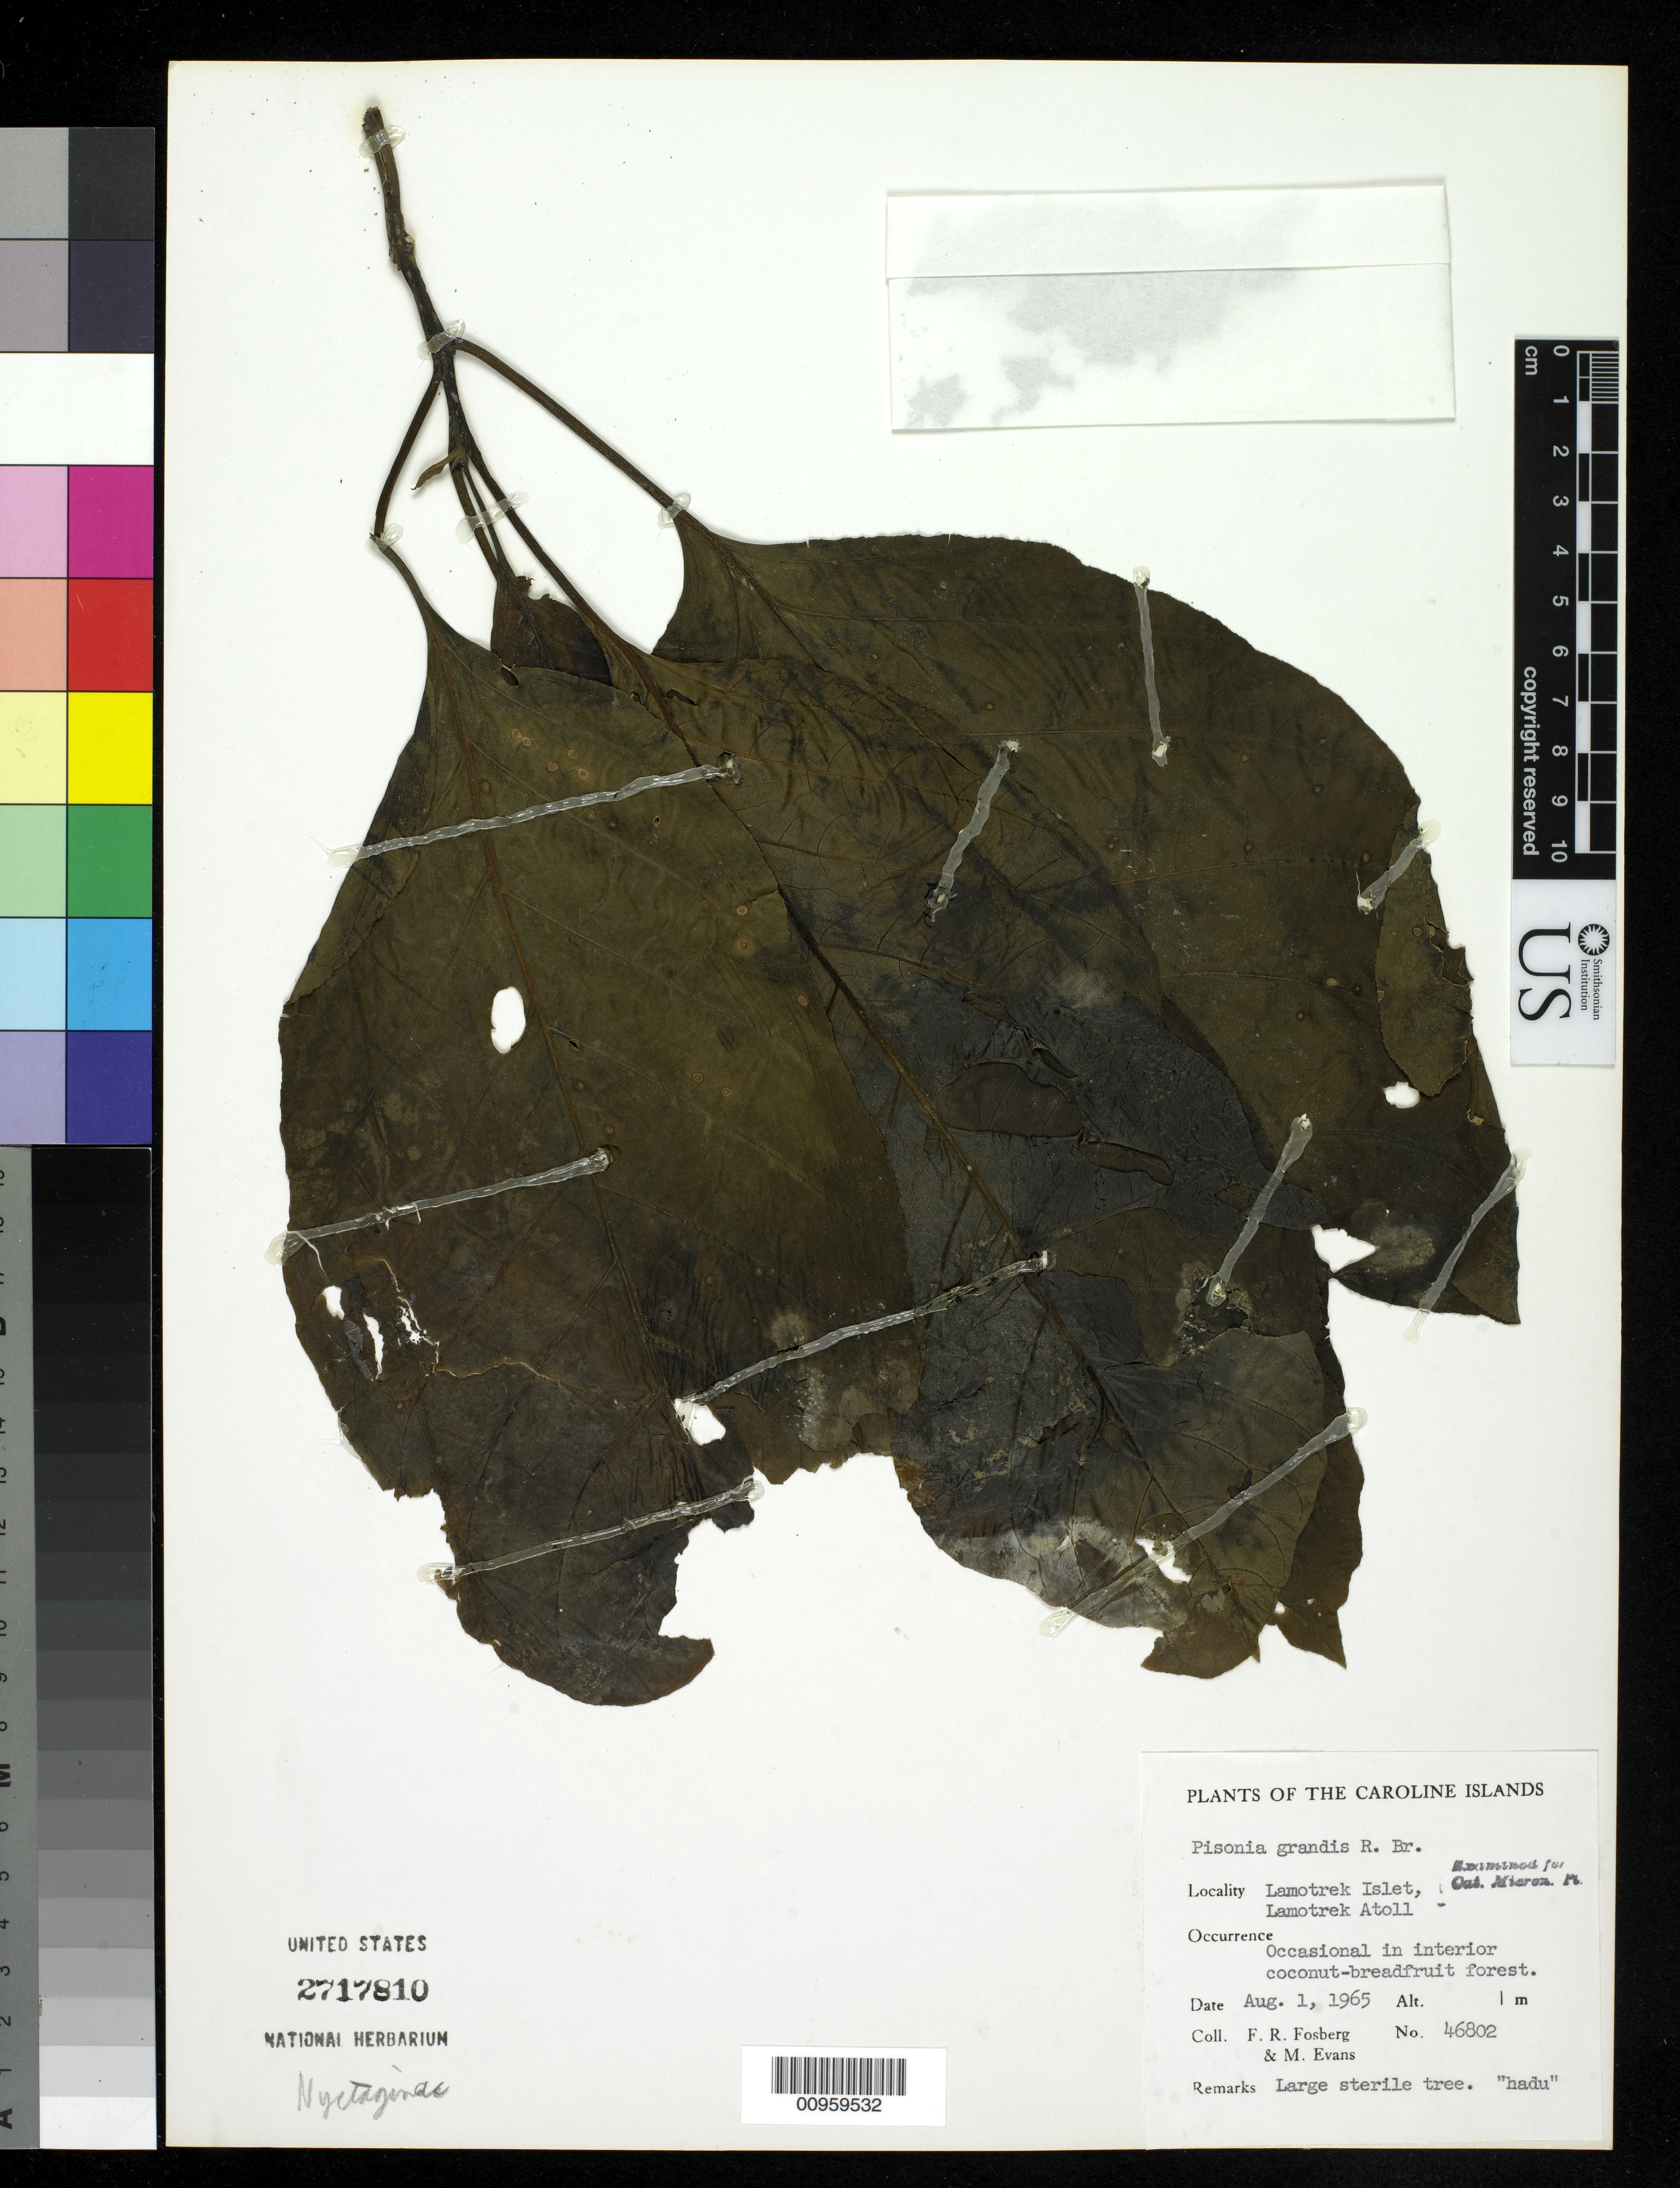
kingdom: Plantae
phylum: Tracheophyta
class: Magnoliopsida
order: Caryophyllales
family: Nyctaginaceae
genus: Pisonia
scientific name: Pisonia grandis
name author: R. Br.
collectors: F. R. Fosberg & M. Evans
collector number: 46802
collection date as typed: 01 Aug 1965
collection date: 1965-08-01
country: Micronesia, Federated States of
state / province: Yap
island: Lamotrek Atoll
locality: Lamotrek Islet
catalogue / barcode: US 2717810